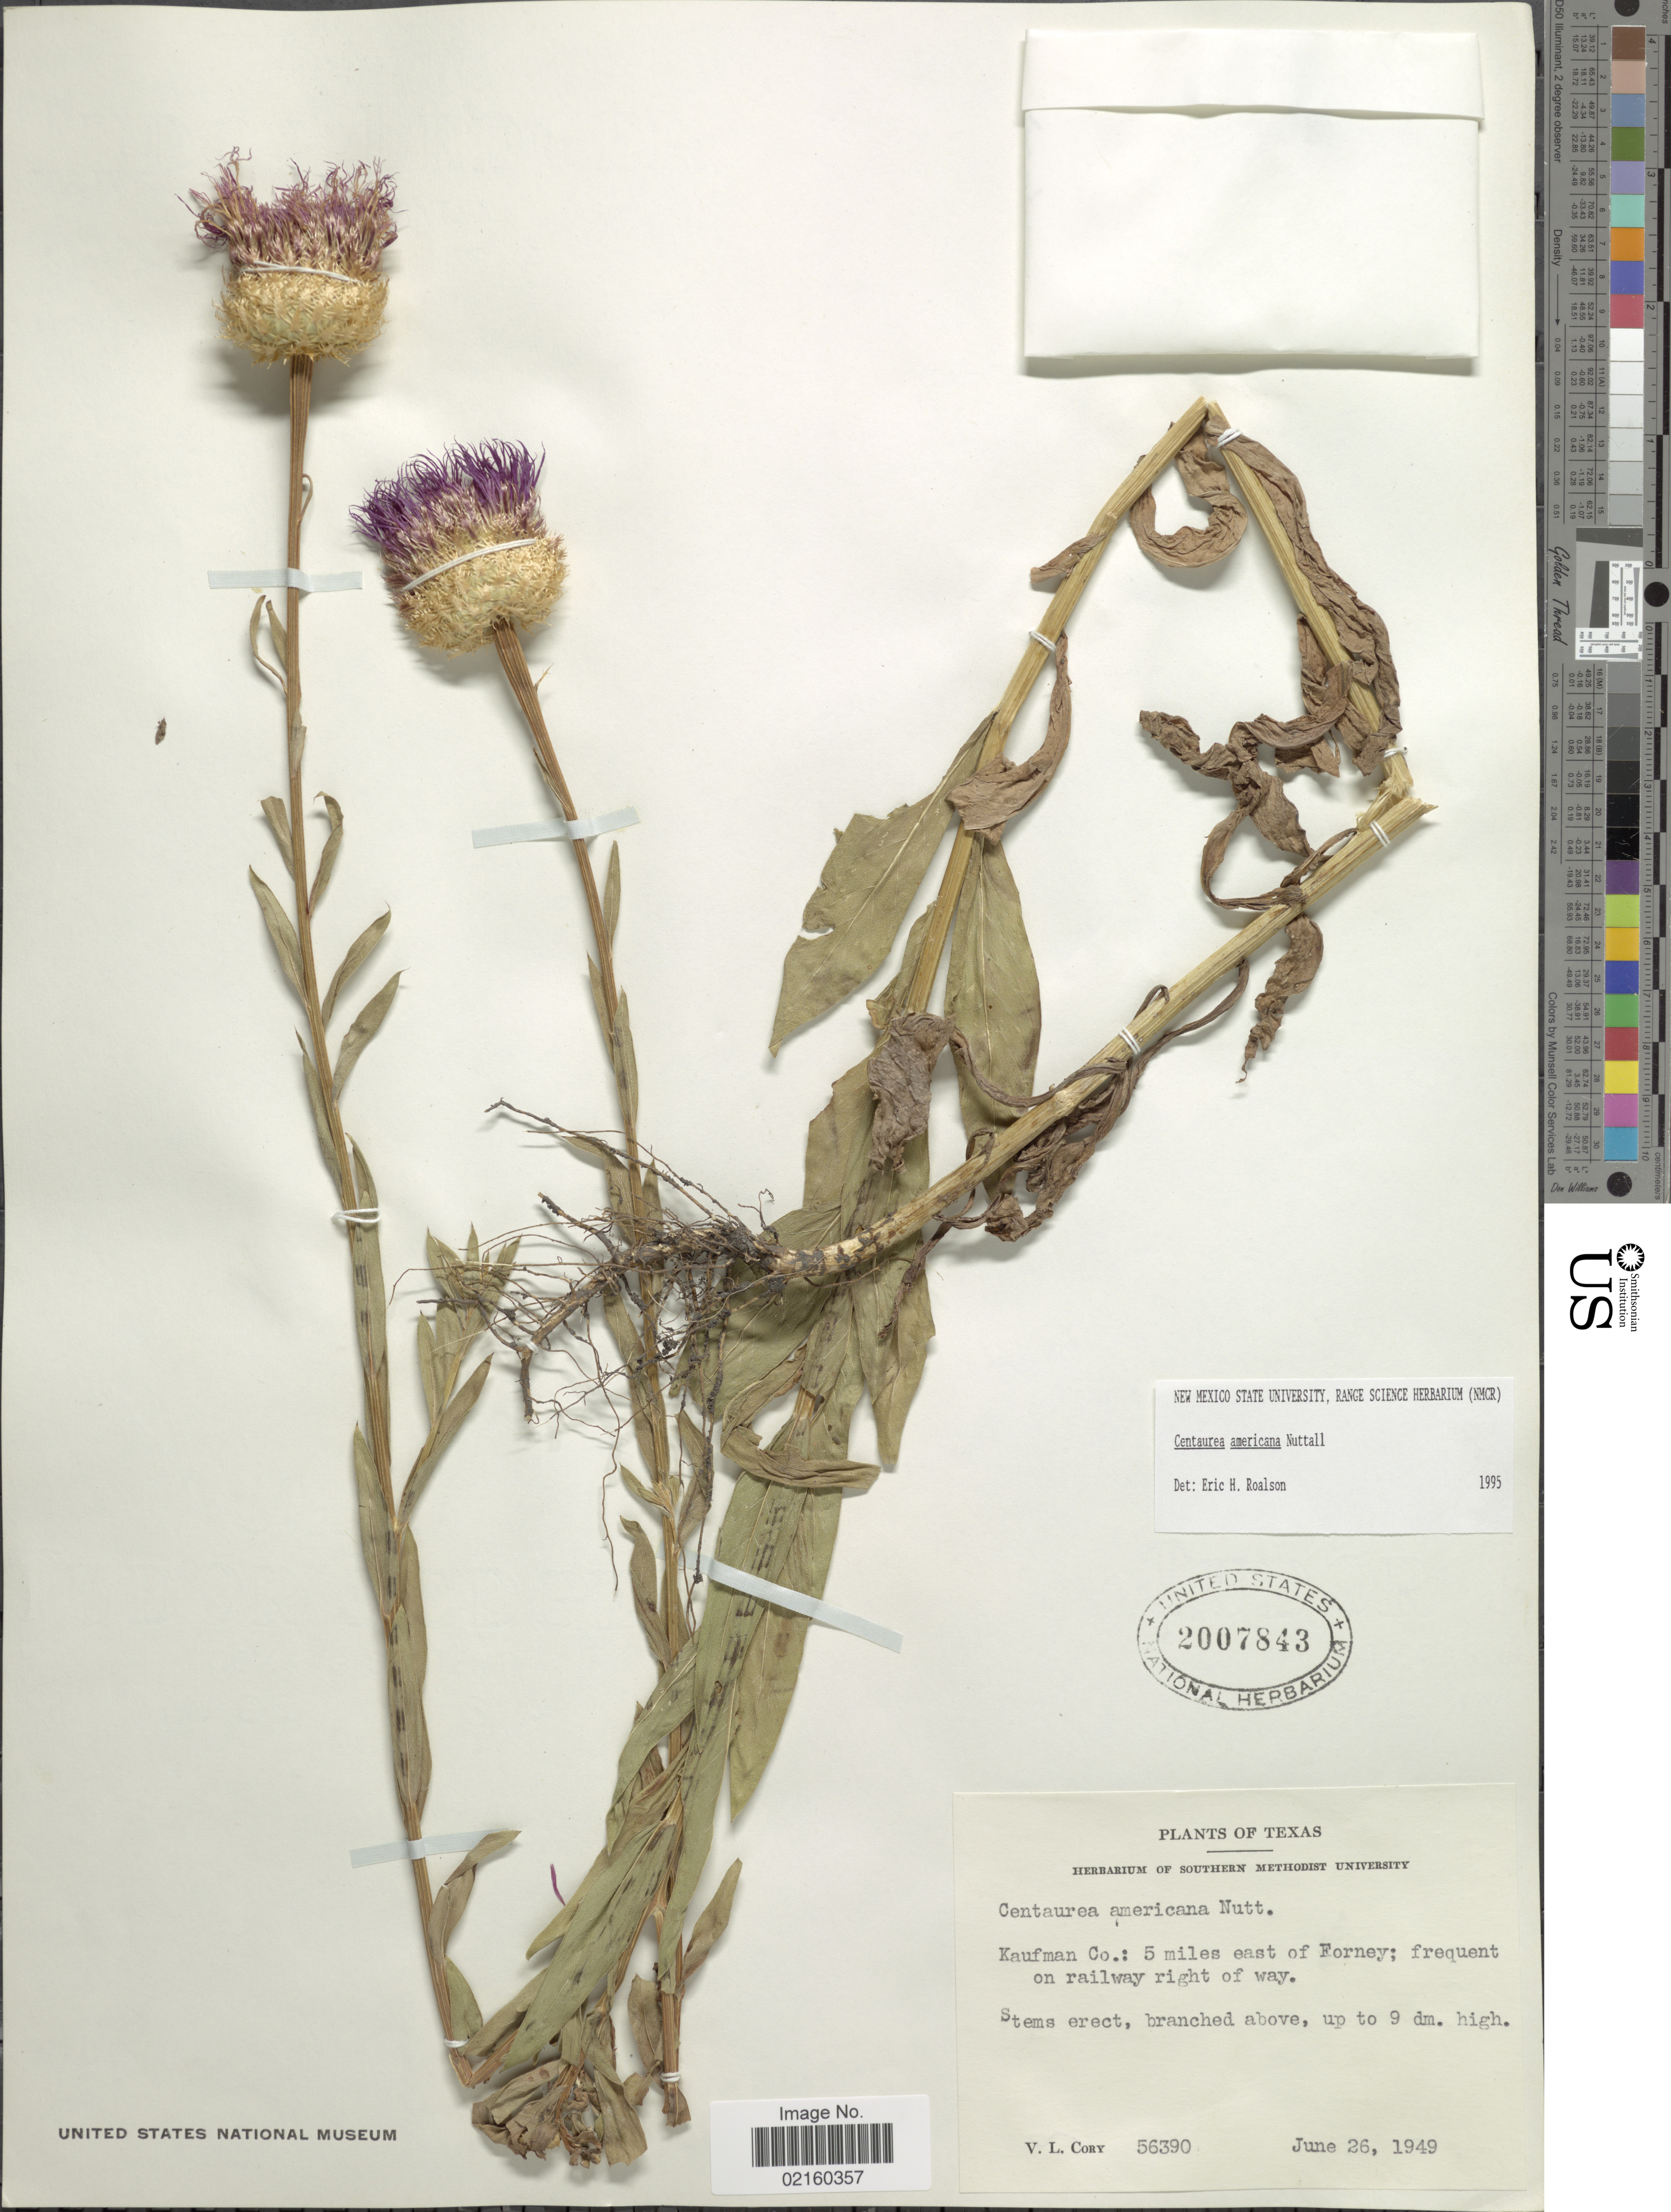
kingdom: Plantae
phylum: Tracheophyta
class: Magnoliopsida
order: Asterales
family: Asteraceae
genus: Plectocephalus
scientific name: Plectocephalus americanus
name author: (Nutt.) D. Don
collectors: V. Cory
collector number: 56390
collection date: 1949-06-26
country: United States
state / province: Texas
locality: Kaufman Co., 5 miles east of Forney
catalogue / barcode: US 2007843